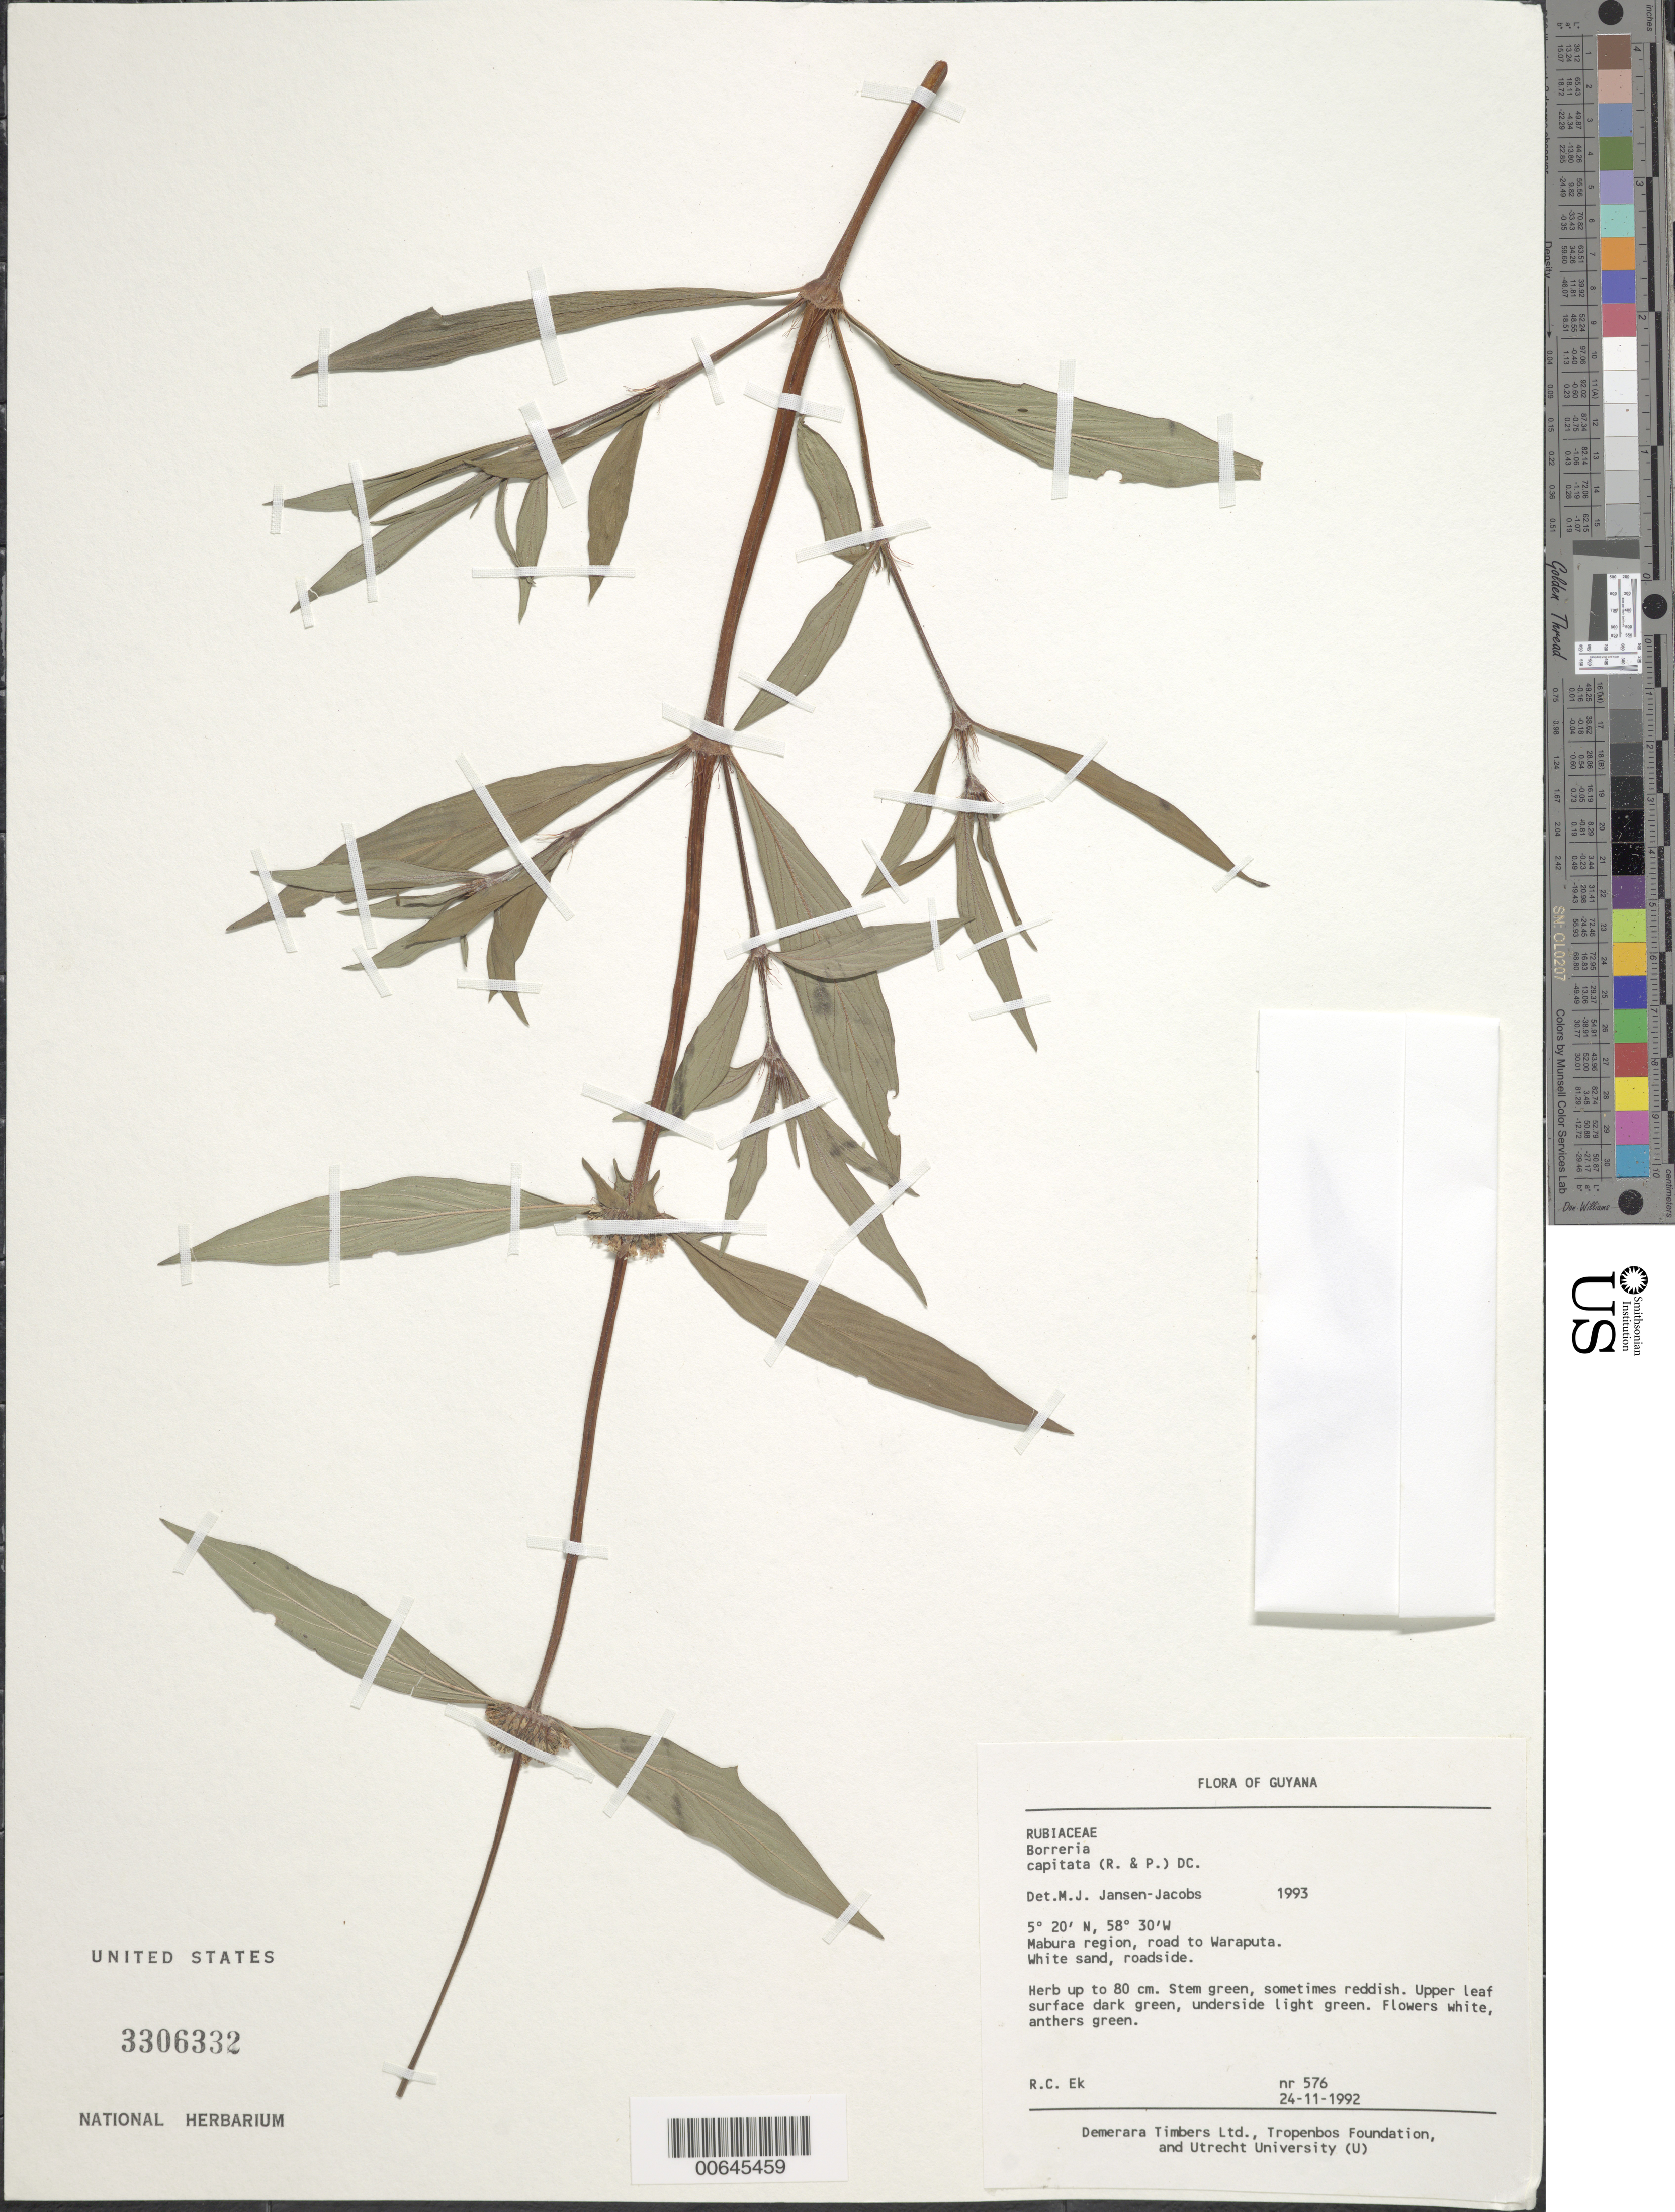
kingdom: Plantae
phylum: Tracheophyta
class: Magnoliopsida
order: Gentianales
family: Rubiaceae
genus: Borreria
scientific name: Borreria capitata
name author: (Ruiz & Pav.) DC.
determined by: Jansen-Jacobs, M. J., (U), Nationaal Herbarium Nederland, Utrecht University branch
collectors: R. C. Ek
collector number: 576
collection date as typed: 24-Nov-92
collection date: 1992-11-24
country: Guyana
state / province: U. Demerara-Berbice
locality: Mabura region, road to Waraputa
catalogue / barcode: US 3306332